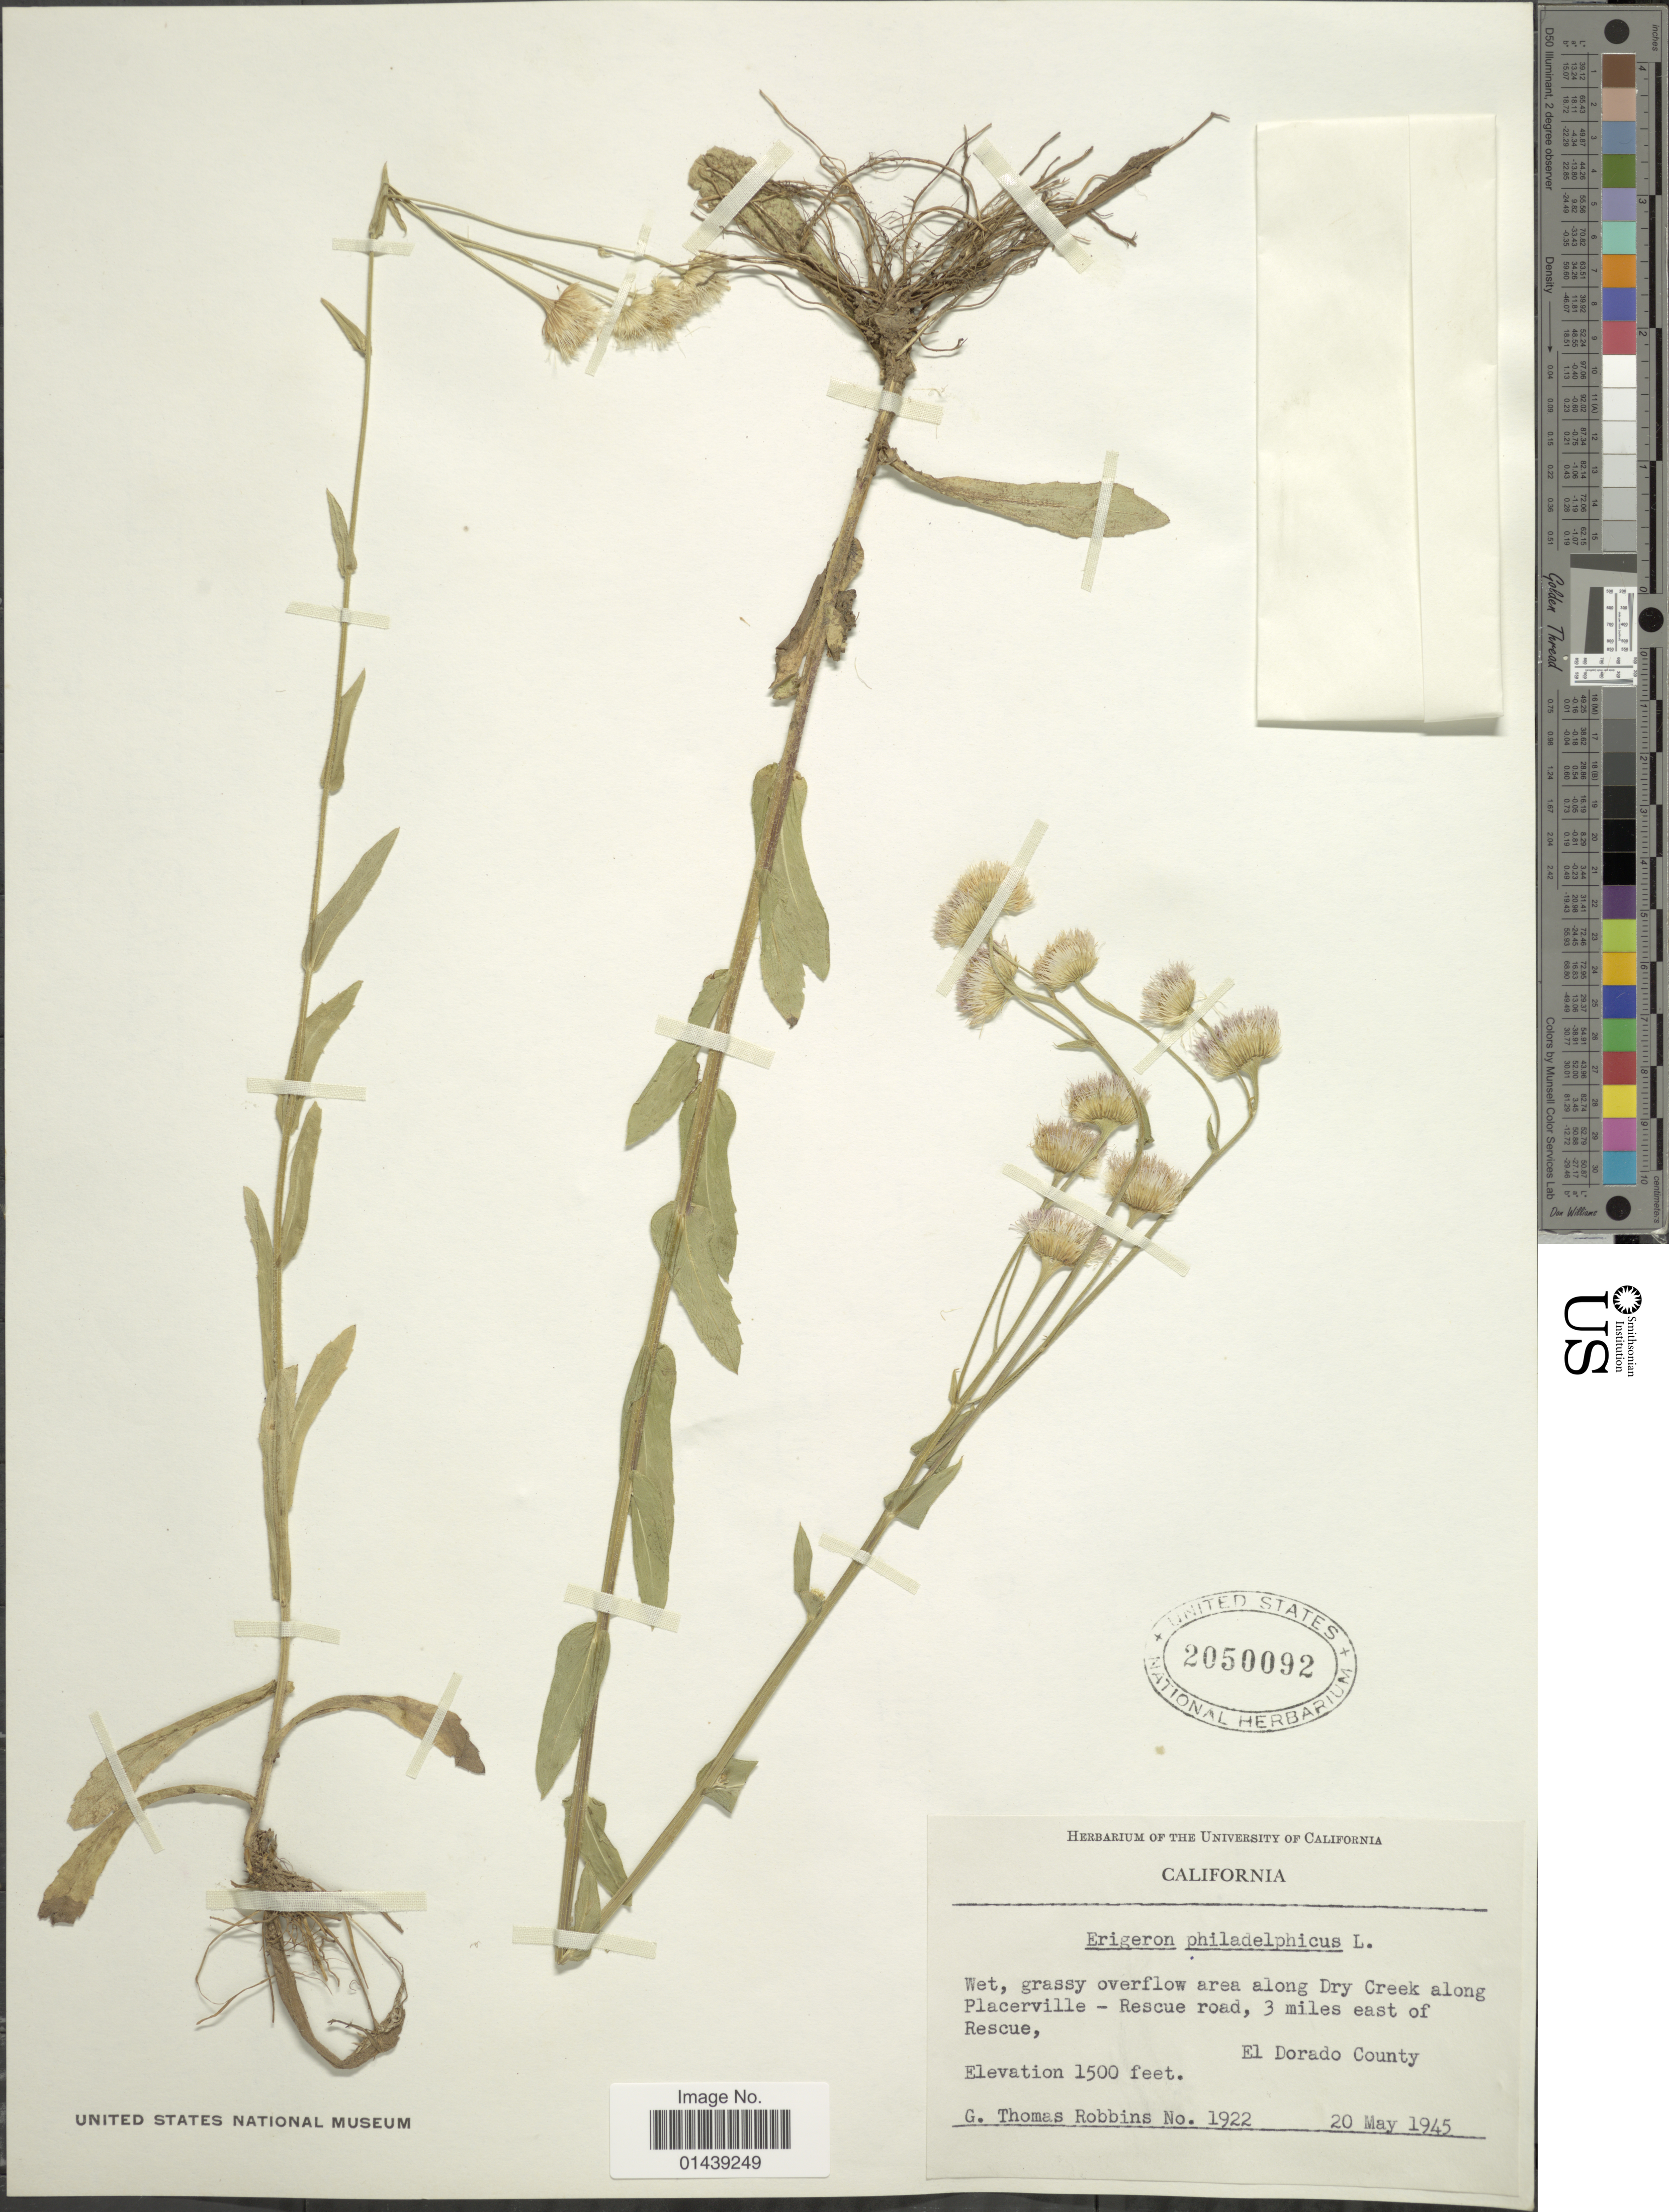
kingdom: Plantae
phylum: Tracheophyta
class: Magnoliopsida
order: Asterales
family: Asteraceae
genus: Erigeron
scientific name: Erigeron philadelphicus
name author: L.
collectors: G. T. Robbins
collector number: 1922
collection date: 1945-05-20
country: United States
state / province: California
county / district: El Dorado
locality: Along Dry Creek along Placerville - Rescue road, 3 miles east of Rescue, El Dorado County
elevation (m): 457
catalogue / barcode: US 2050092